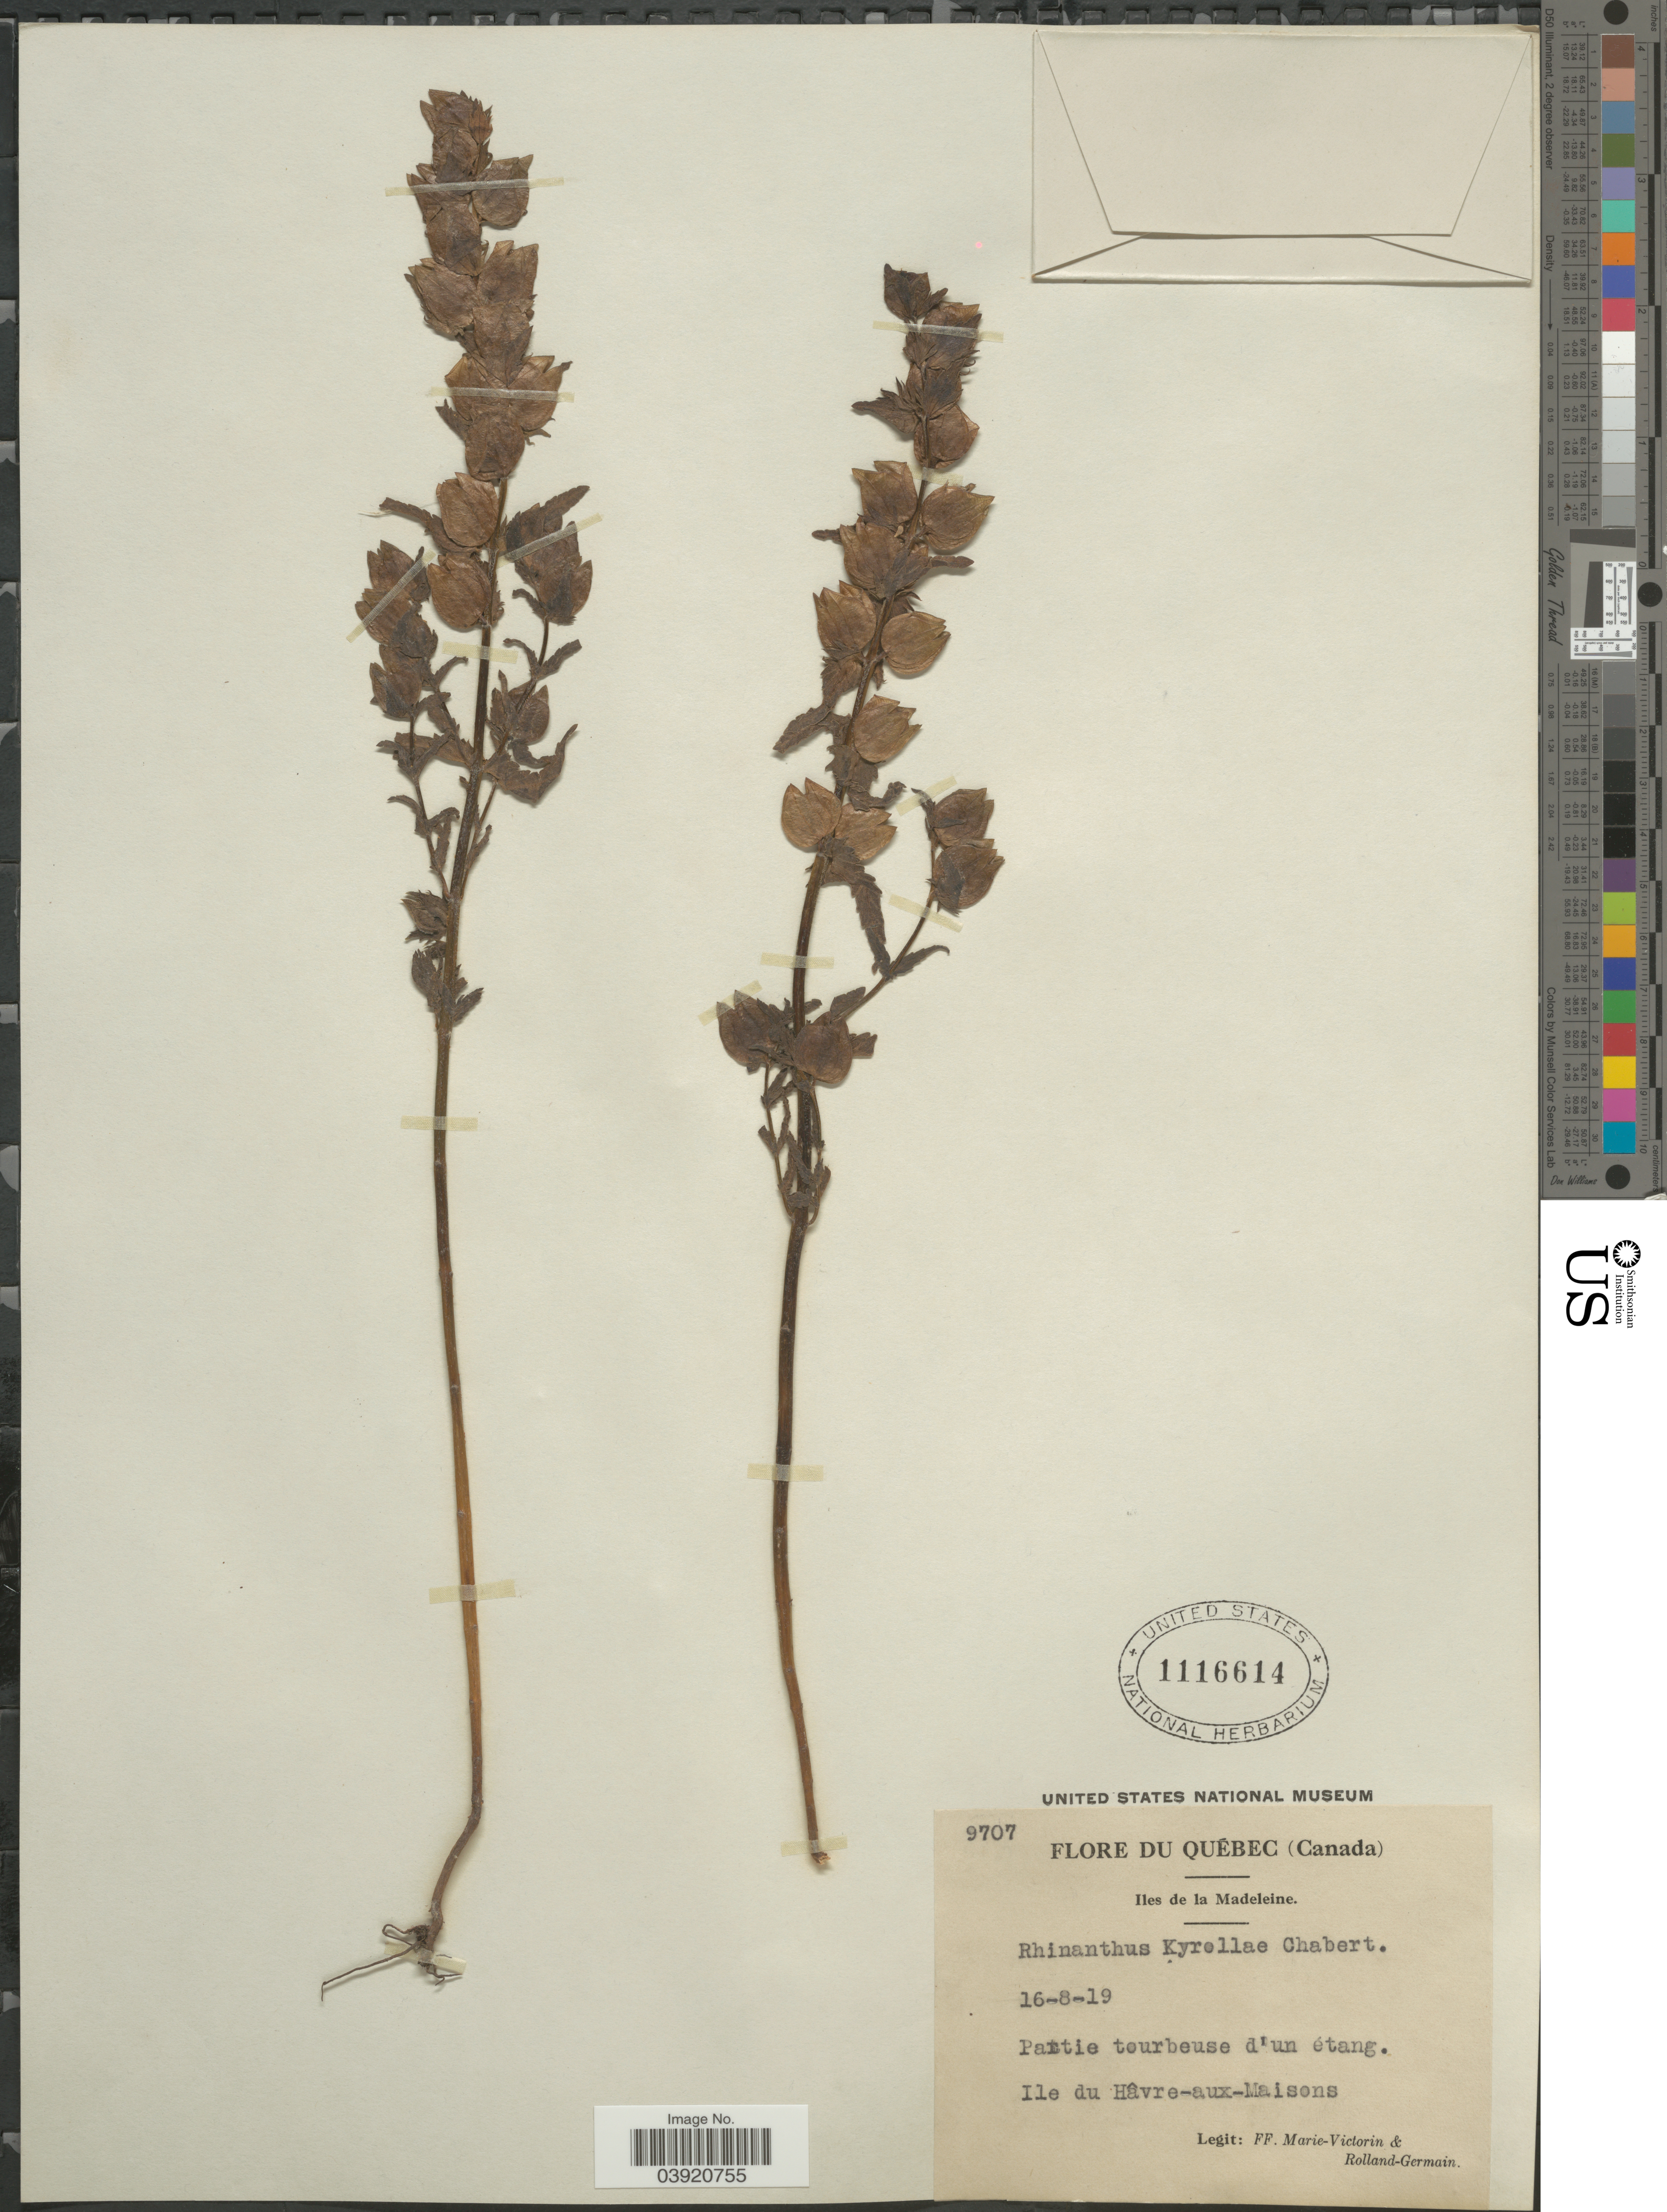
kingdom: Plantae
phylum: Tracheophyta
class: Magnoliopsida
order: Lamiales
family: Orobanchaceae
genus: Rhinanthus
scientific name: Rhinanthus kyrollae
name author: Chabert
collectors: F. Marie-Victorin & Rolland-Germain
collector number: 9707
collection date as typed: Transcribed d/m/y: 16/8/19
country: Canada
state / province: Quebec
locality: Iles de la Madeleine. Ile du Hâvre-aux-Maisons.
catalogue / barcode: US 1116614